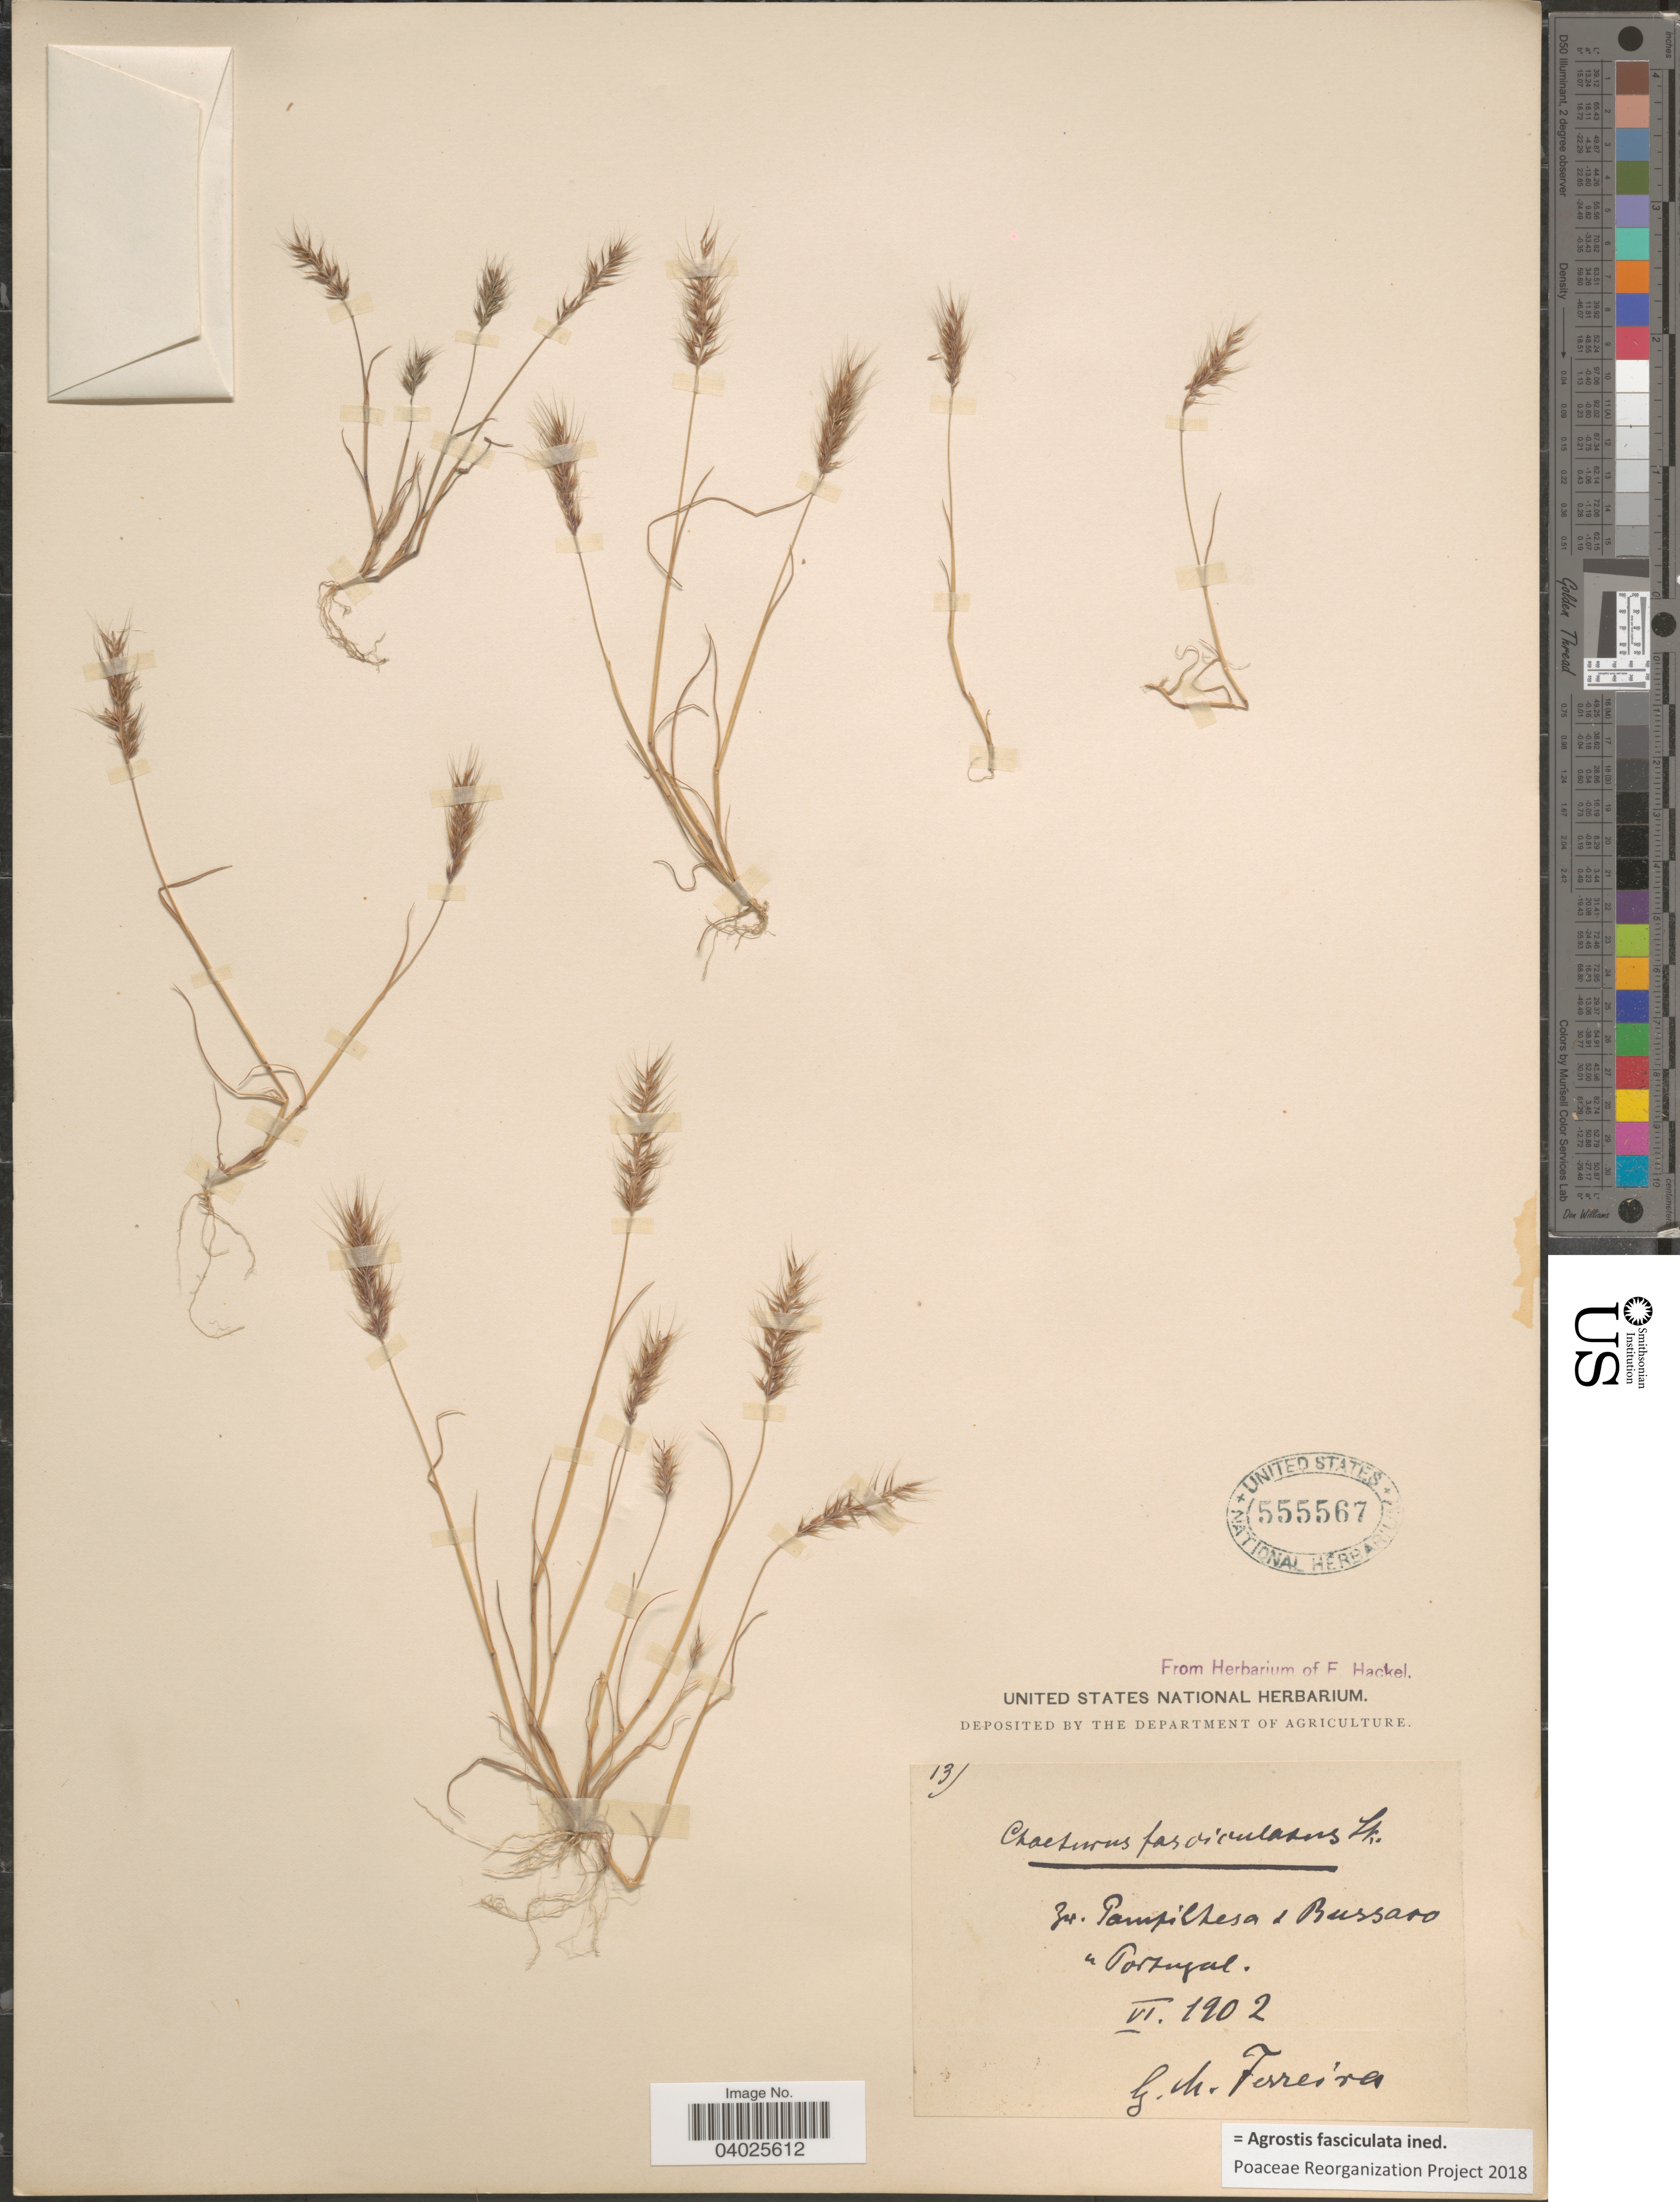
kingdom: Plantae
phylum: Tracheophyta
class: Liliopsida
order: Poales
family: Poaceae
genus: Agrostis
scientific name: Agrostis fasciculata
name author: Roem. & Schult.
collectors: M. Ferreira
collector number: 13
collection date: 1902-06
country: Portugal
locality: In. Pampilhosa & Bussaco.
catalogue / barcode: US 555567